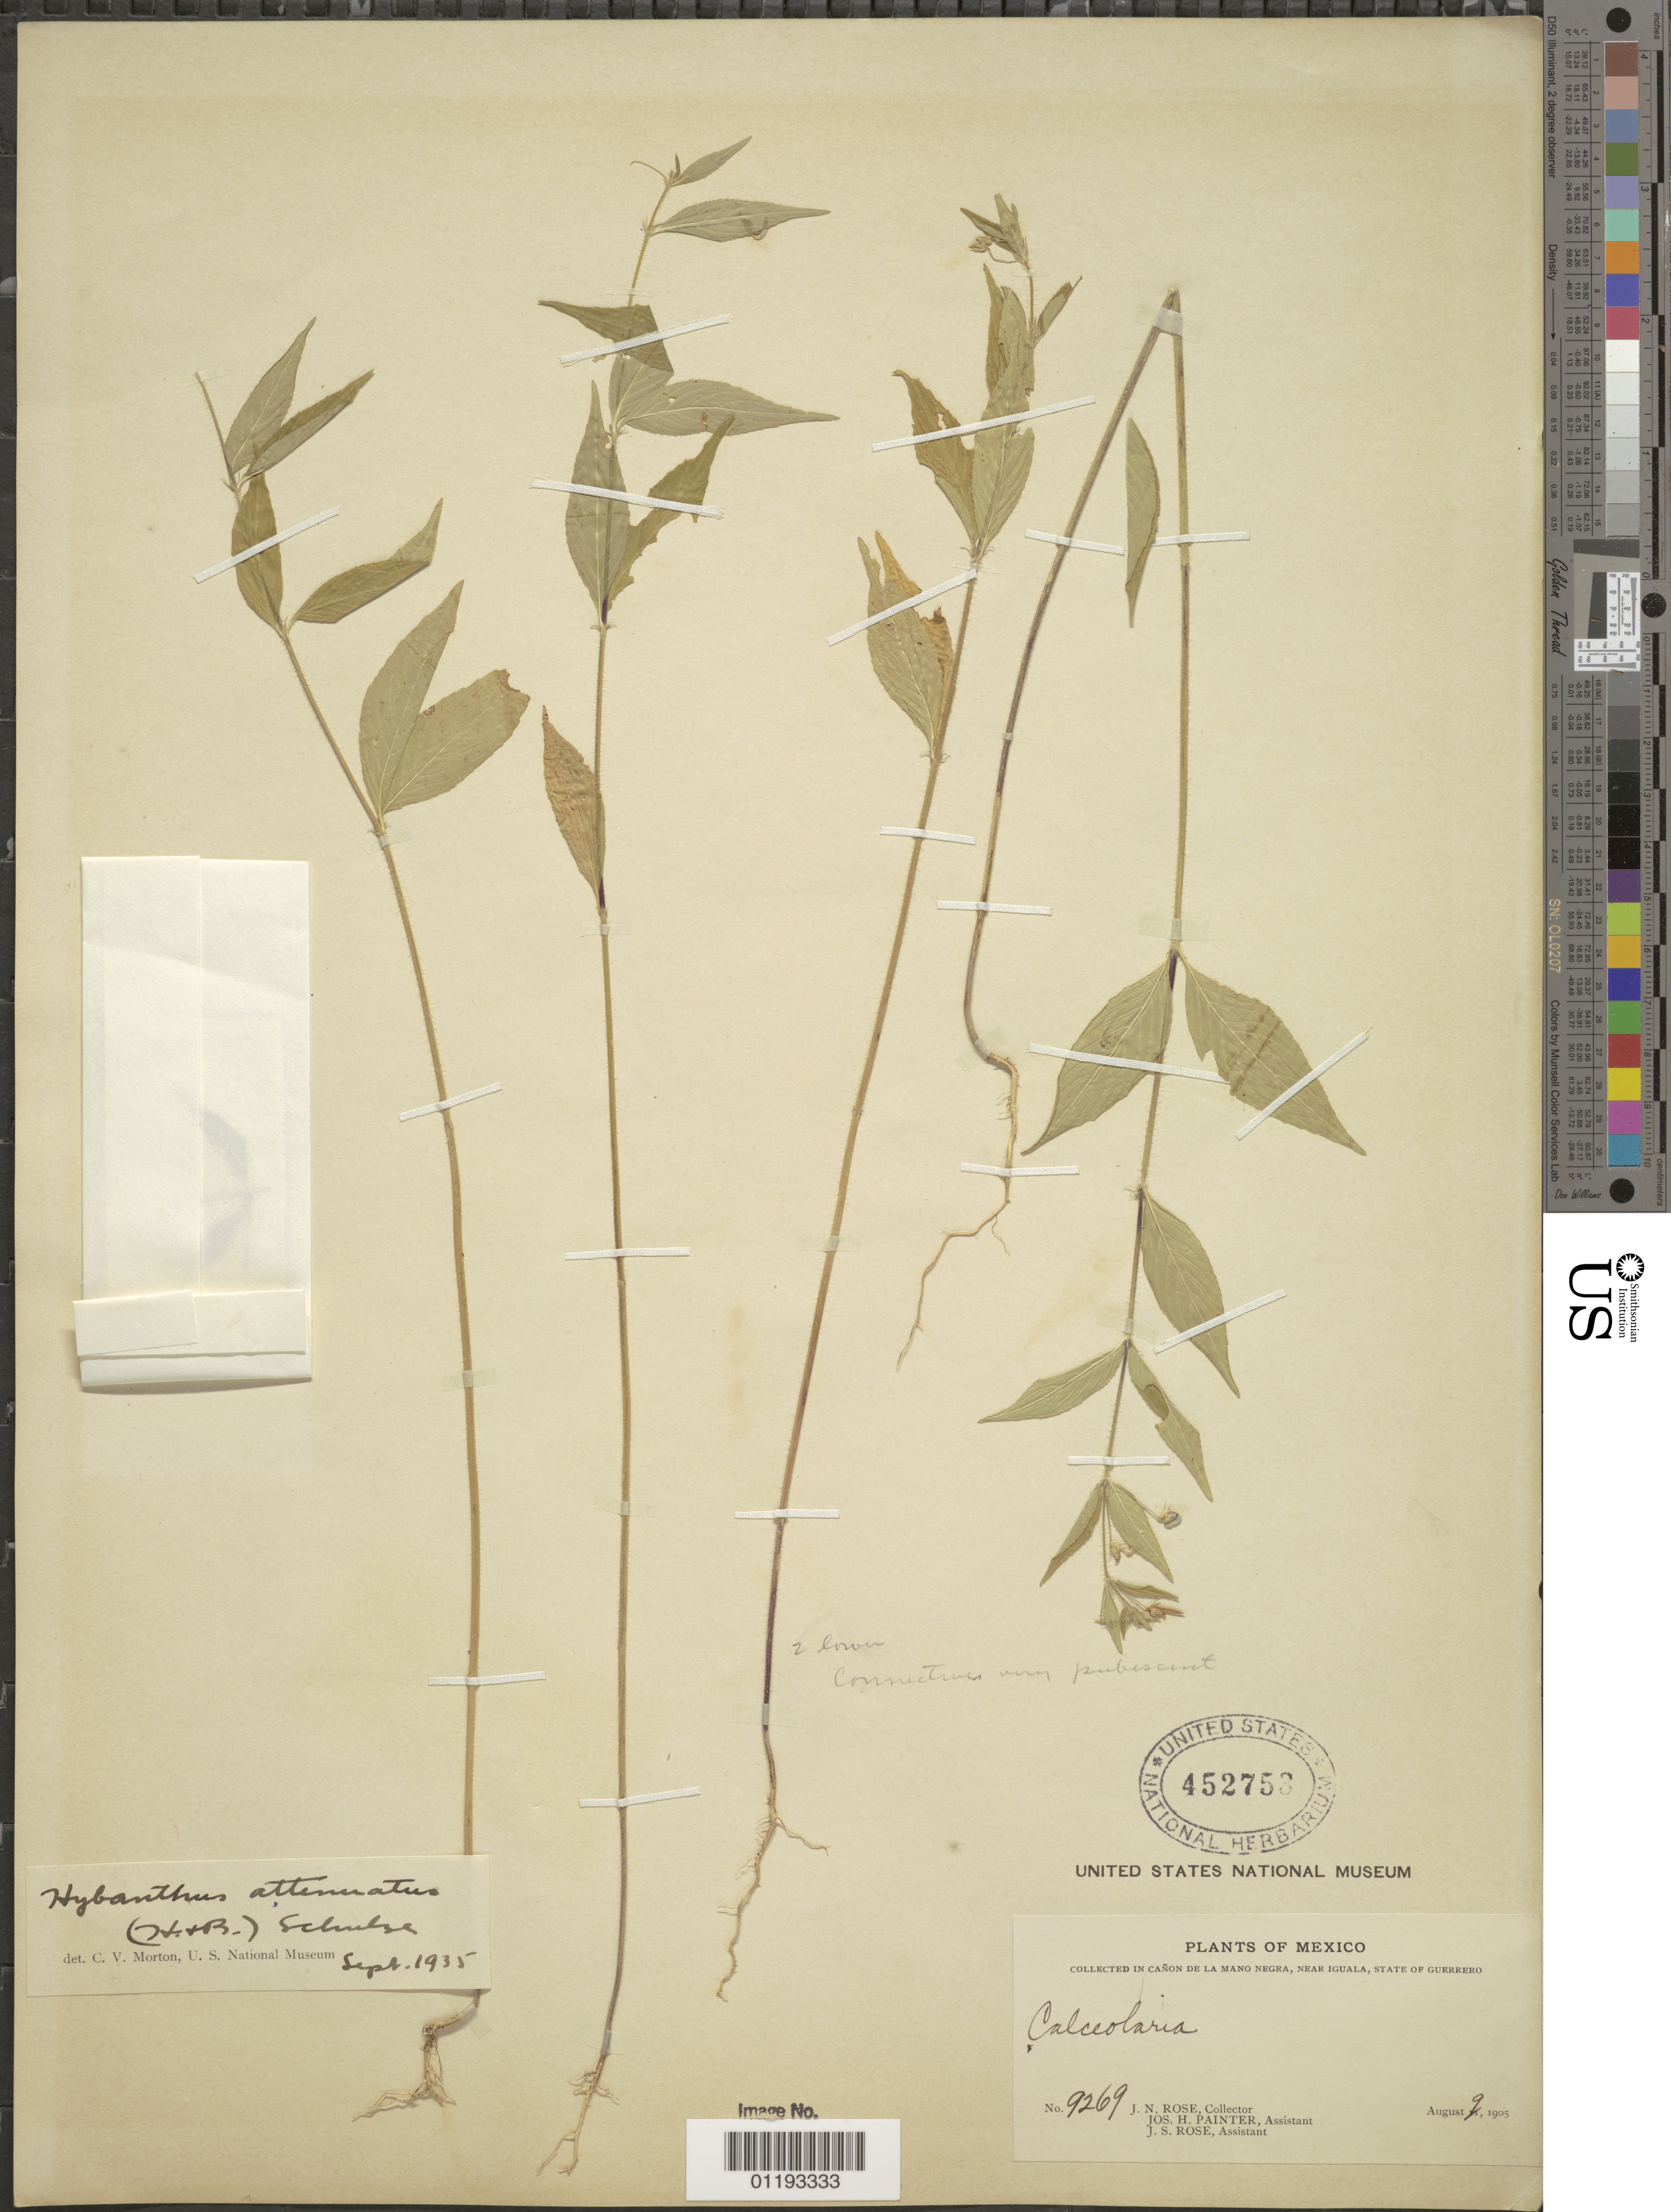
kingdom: Plantae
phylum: Tracheophyta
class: Magnoliopsida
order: Malpighiales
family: Violaceae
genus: Pombalia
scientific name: Pombalia attenuata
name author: (Humb. & Bonpl. ex Willd.) Paula-Souza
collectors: J. N. Rose, J. H. Painter & J. S. Rose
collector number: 9269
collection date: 1905-08-09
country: Mexico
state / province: Guerrero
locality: in Canyon De La Mano Negra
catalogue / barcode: US 452753